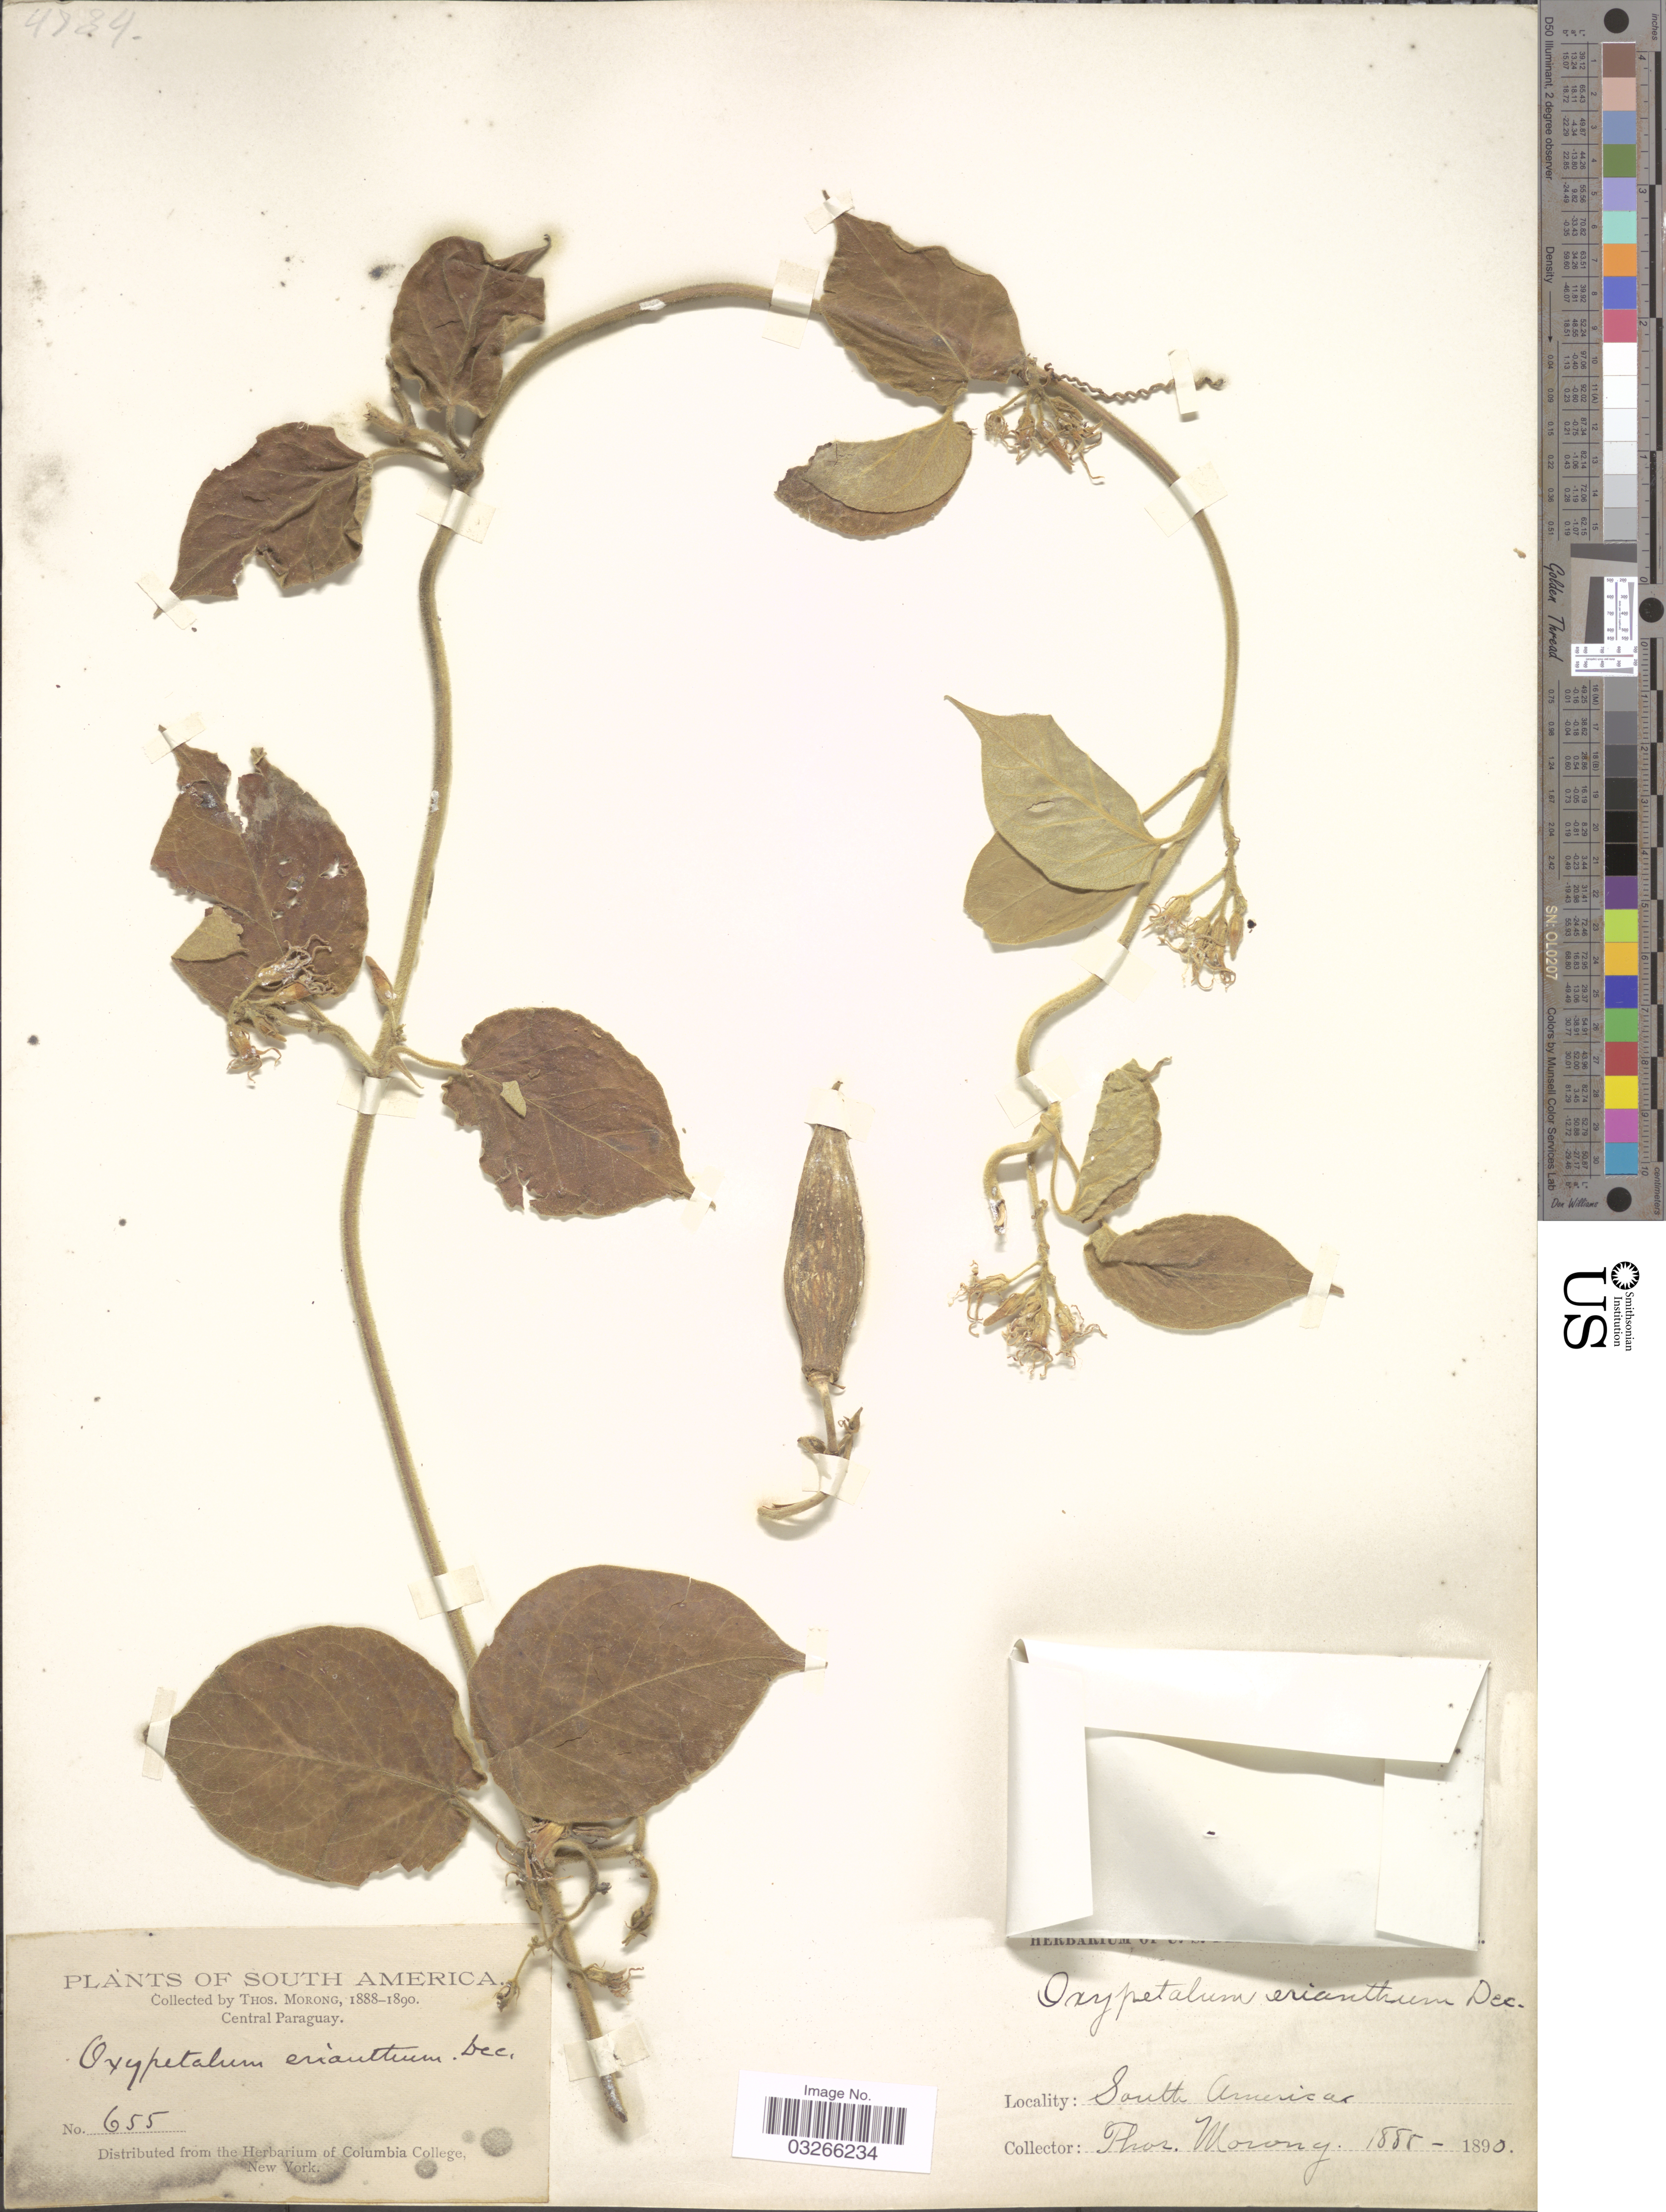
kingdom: Plantae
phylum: Tracheophyta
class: Magnoliopsida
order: Gentianales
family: Apocynaceae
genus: Oxypetalum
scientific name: Oxypetalum erianthum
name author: Decne.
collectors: ex herb. T. Morong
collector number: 655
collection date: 1888/1890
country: Paraguay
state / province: Central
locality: Central Paraguay.